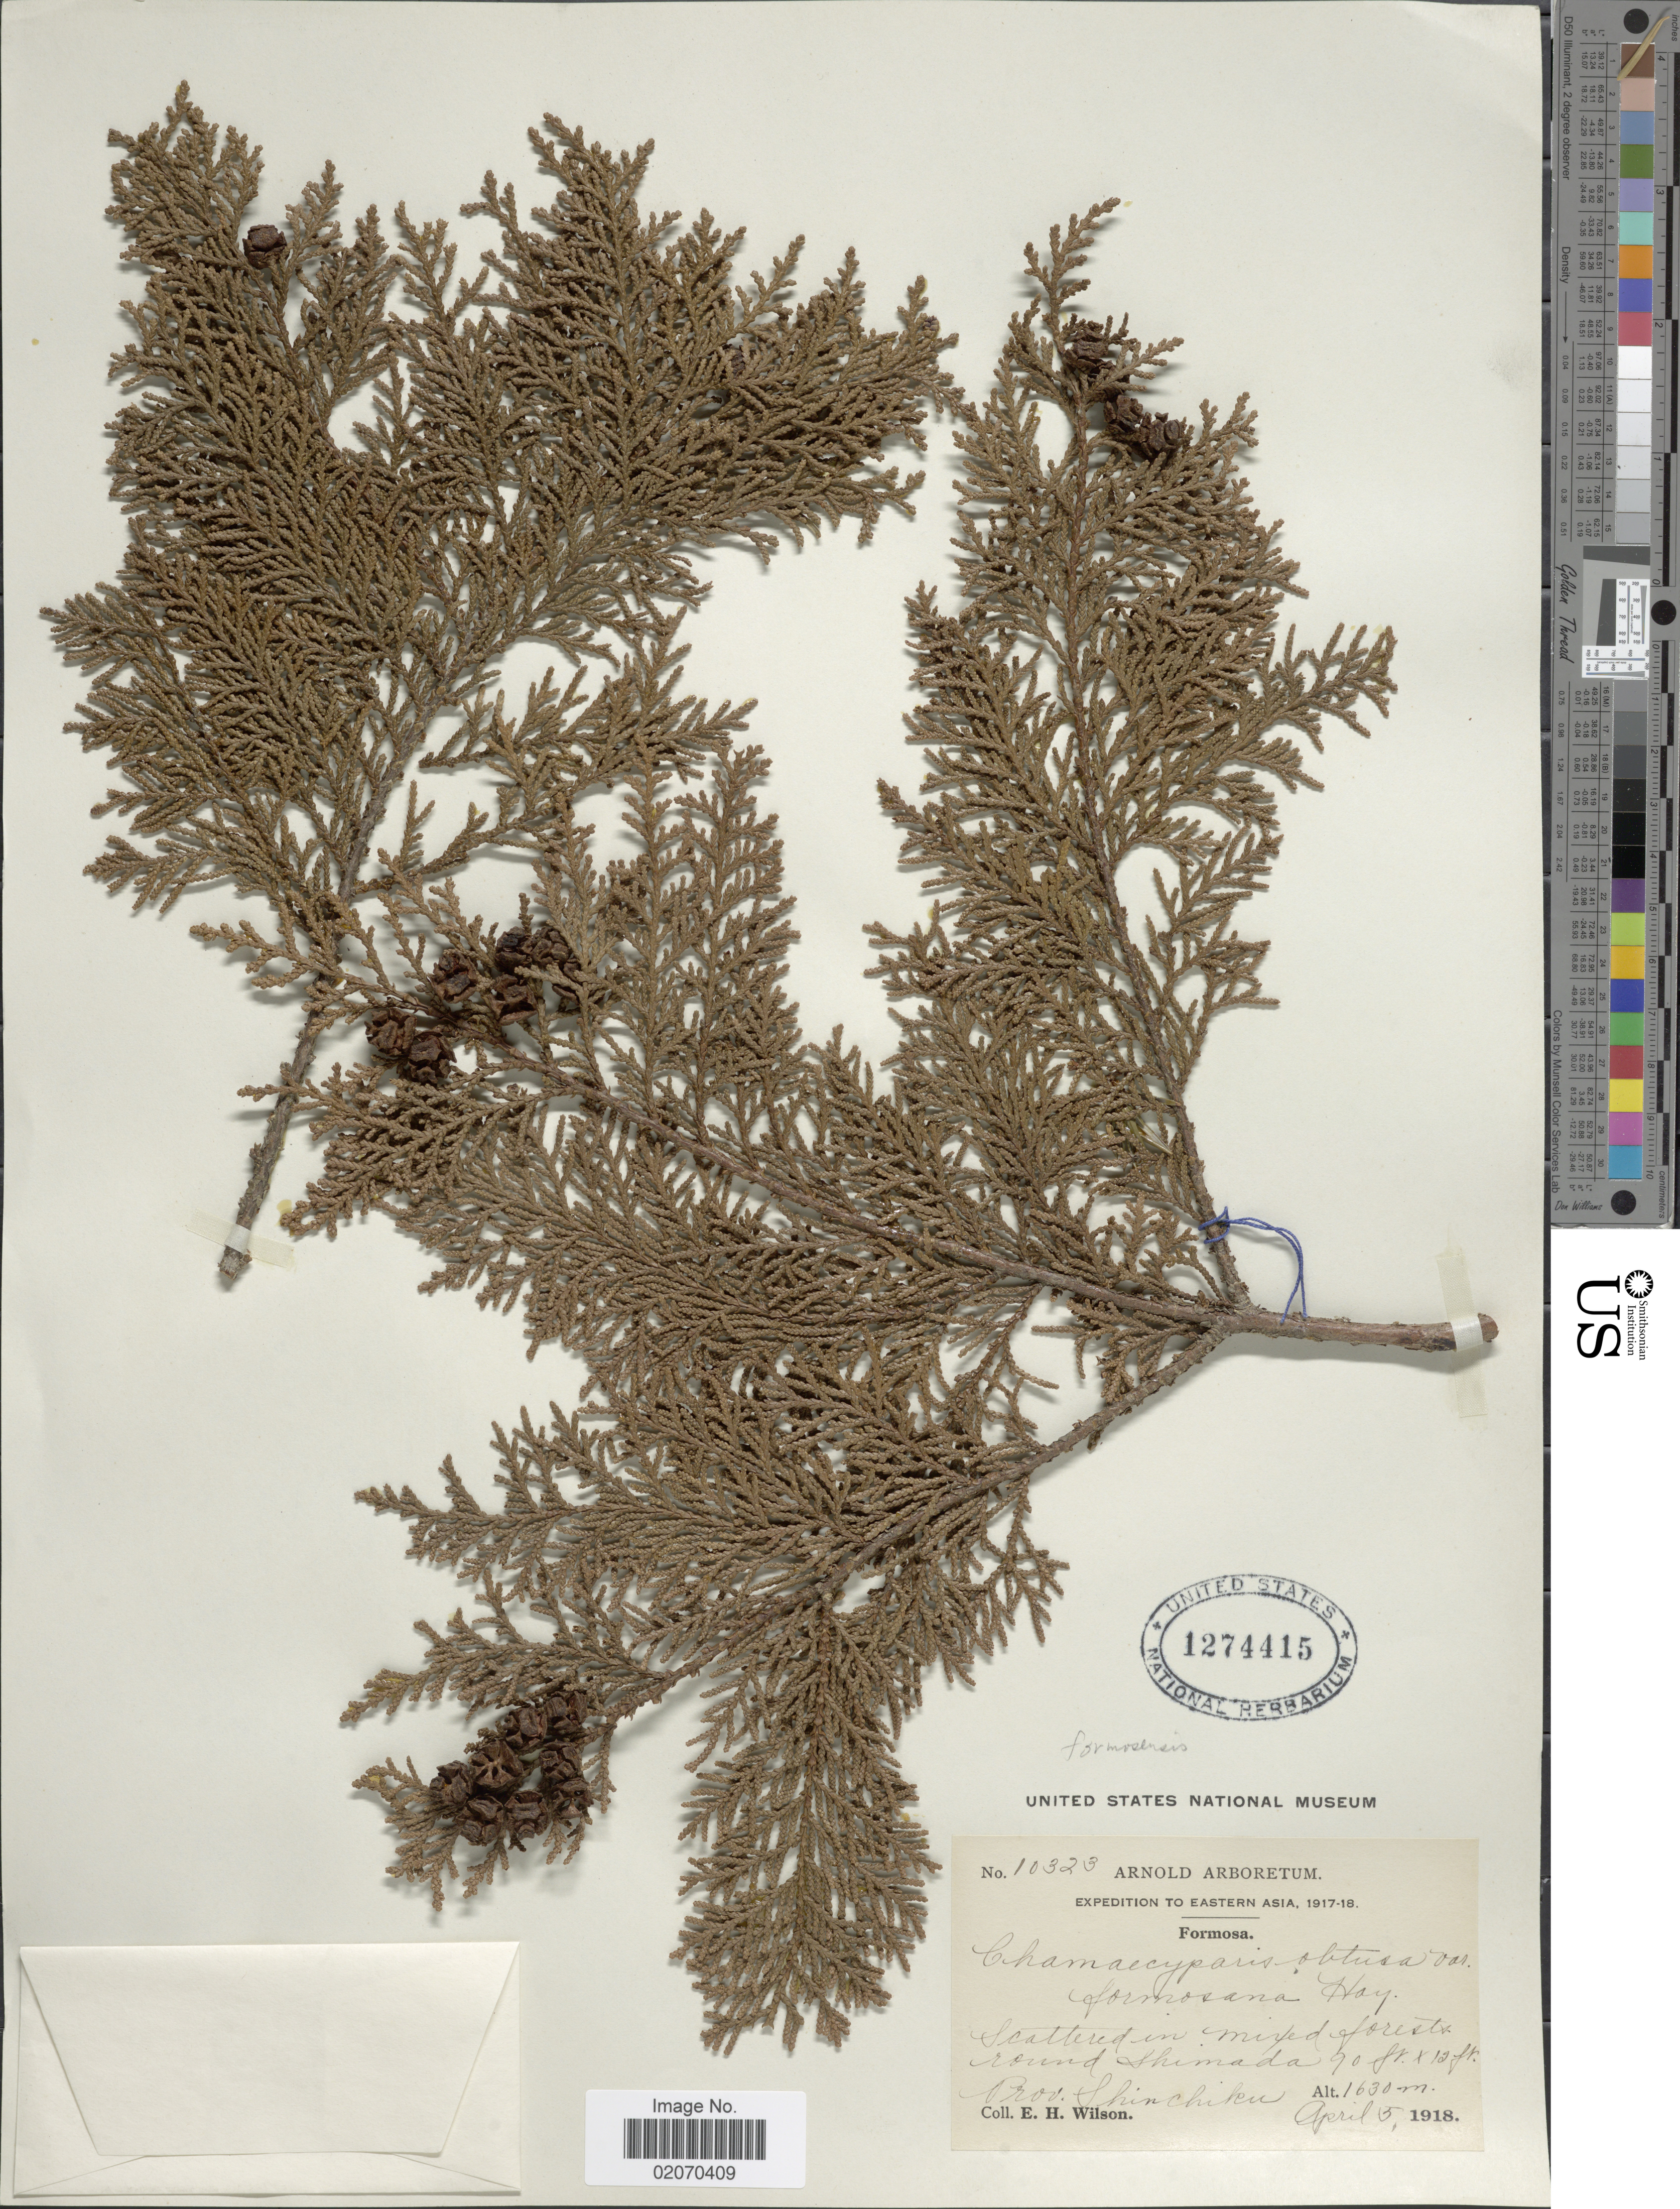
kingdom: Plantae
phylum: Tracheophyta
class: Pinopsida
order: Pinales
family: Cupressaceae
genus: Chamaecyparis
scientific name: Chamaecyparis formosensis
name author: Matsum.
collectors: E. Wilson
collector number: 10323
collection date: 1918-04-05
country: Taiwan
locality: Prov. Shinchiku. Formosa. round Shimada.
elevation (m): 1630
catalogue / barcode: US 1274415